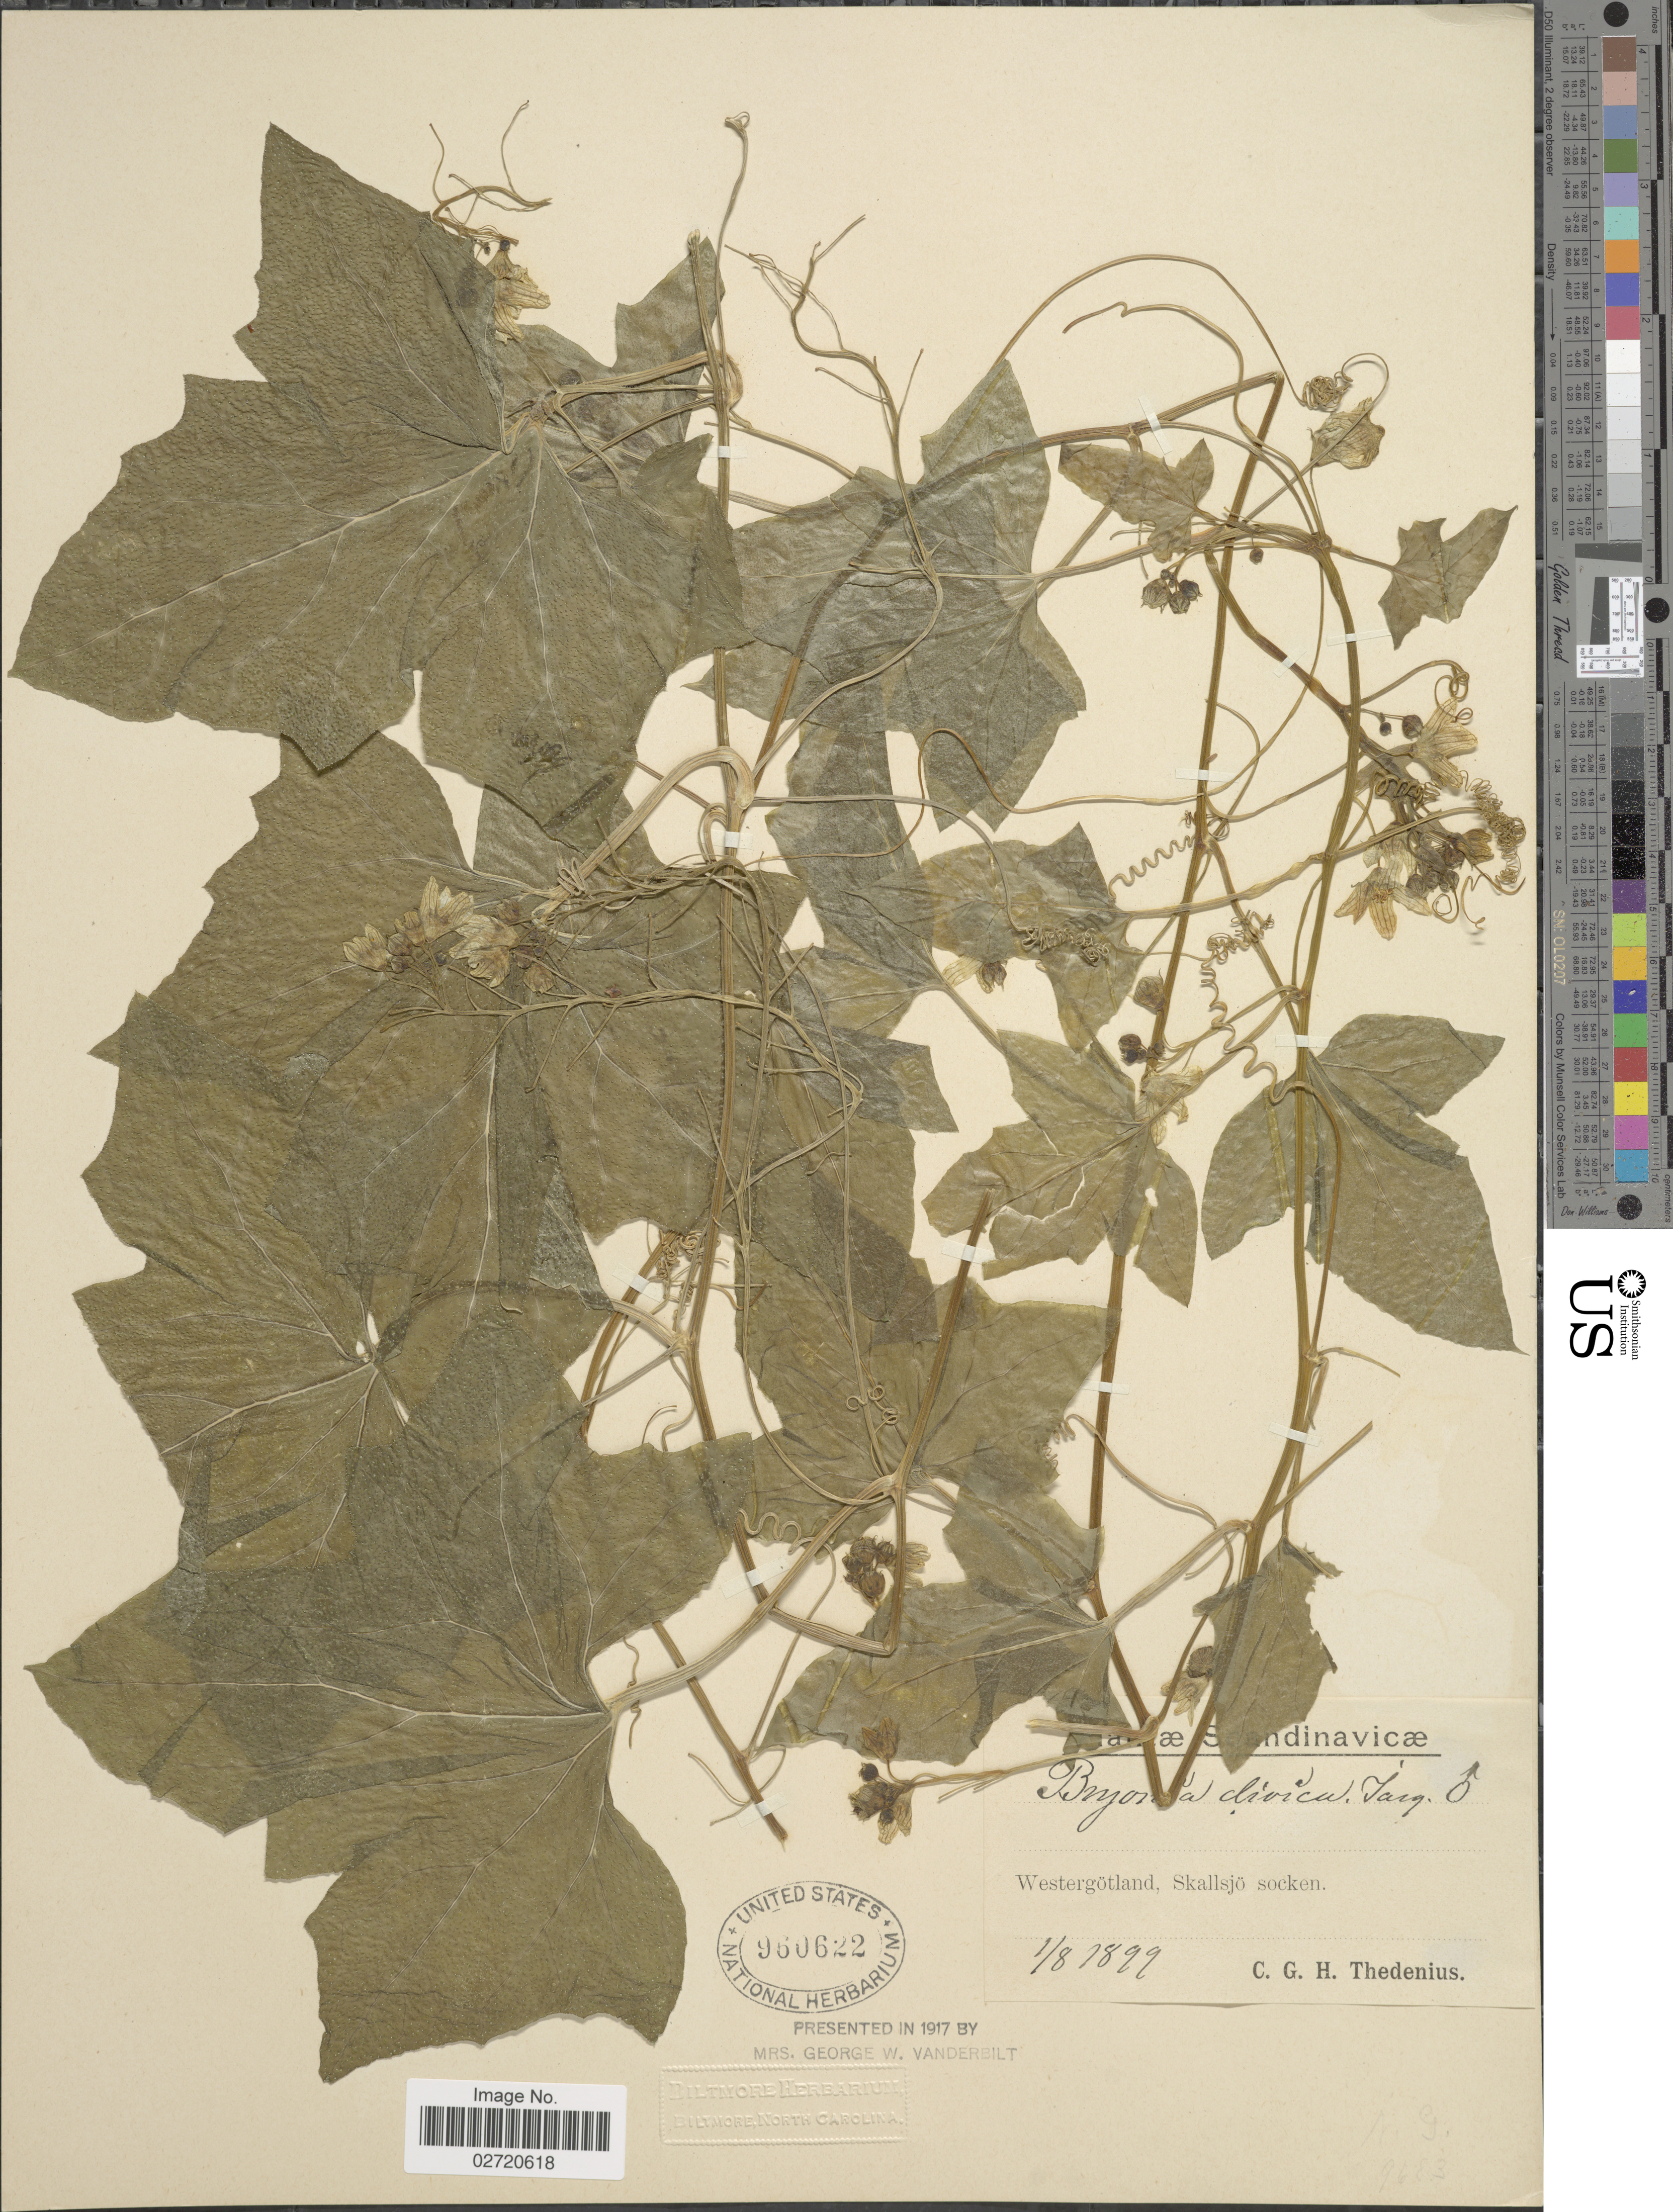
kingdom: Plantae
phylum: Tracheophyta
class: Magnoliopsida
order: Cucurbitales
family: Cucurbitaceae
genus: Bryonia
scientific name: Bryonia dioica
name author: Jacq.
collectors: C. Thedenius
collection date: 1899-08-01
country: Sweden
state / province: Västra Götaland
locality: Scandinavicae. Westergötland, Skallsjö socken.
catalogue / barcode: US 960622